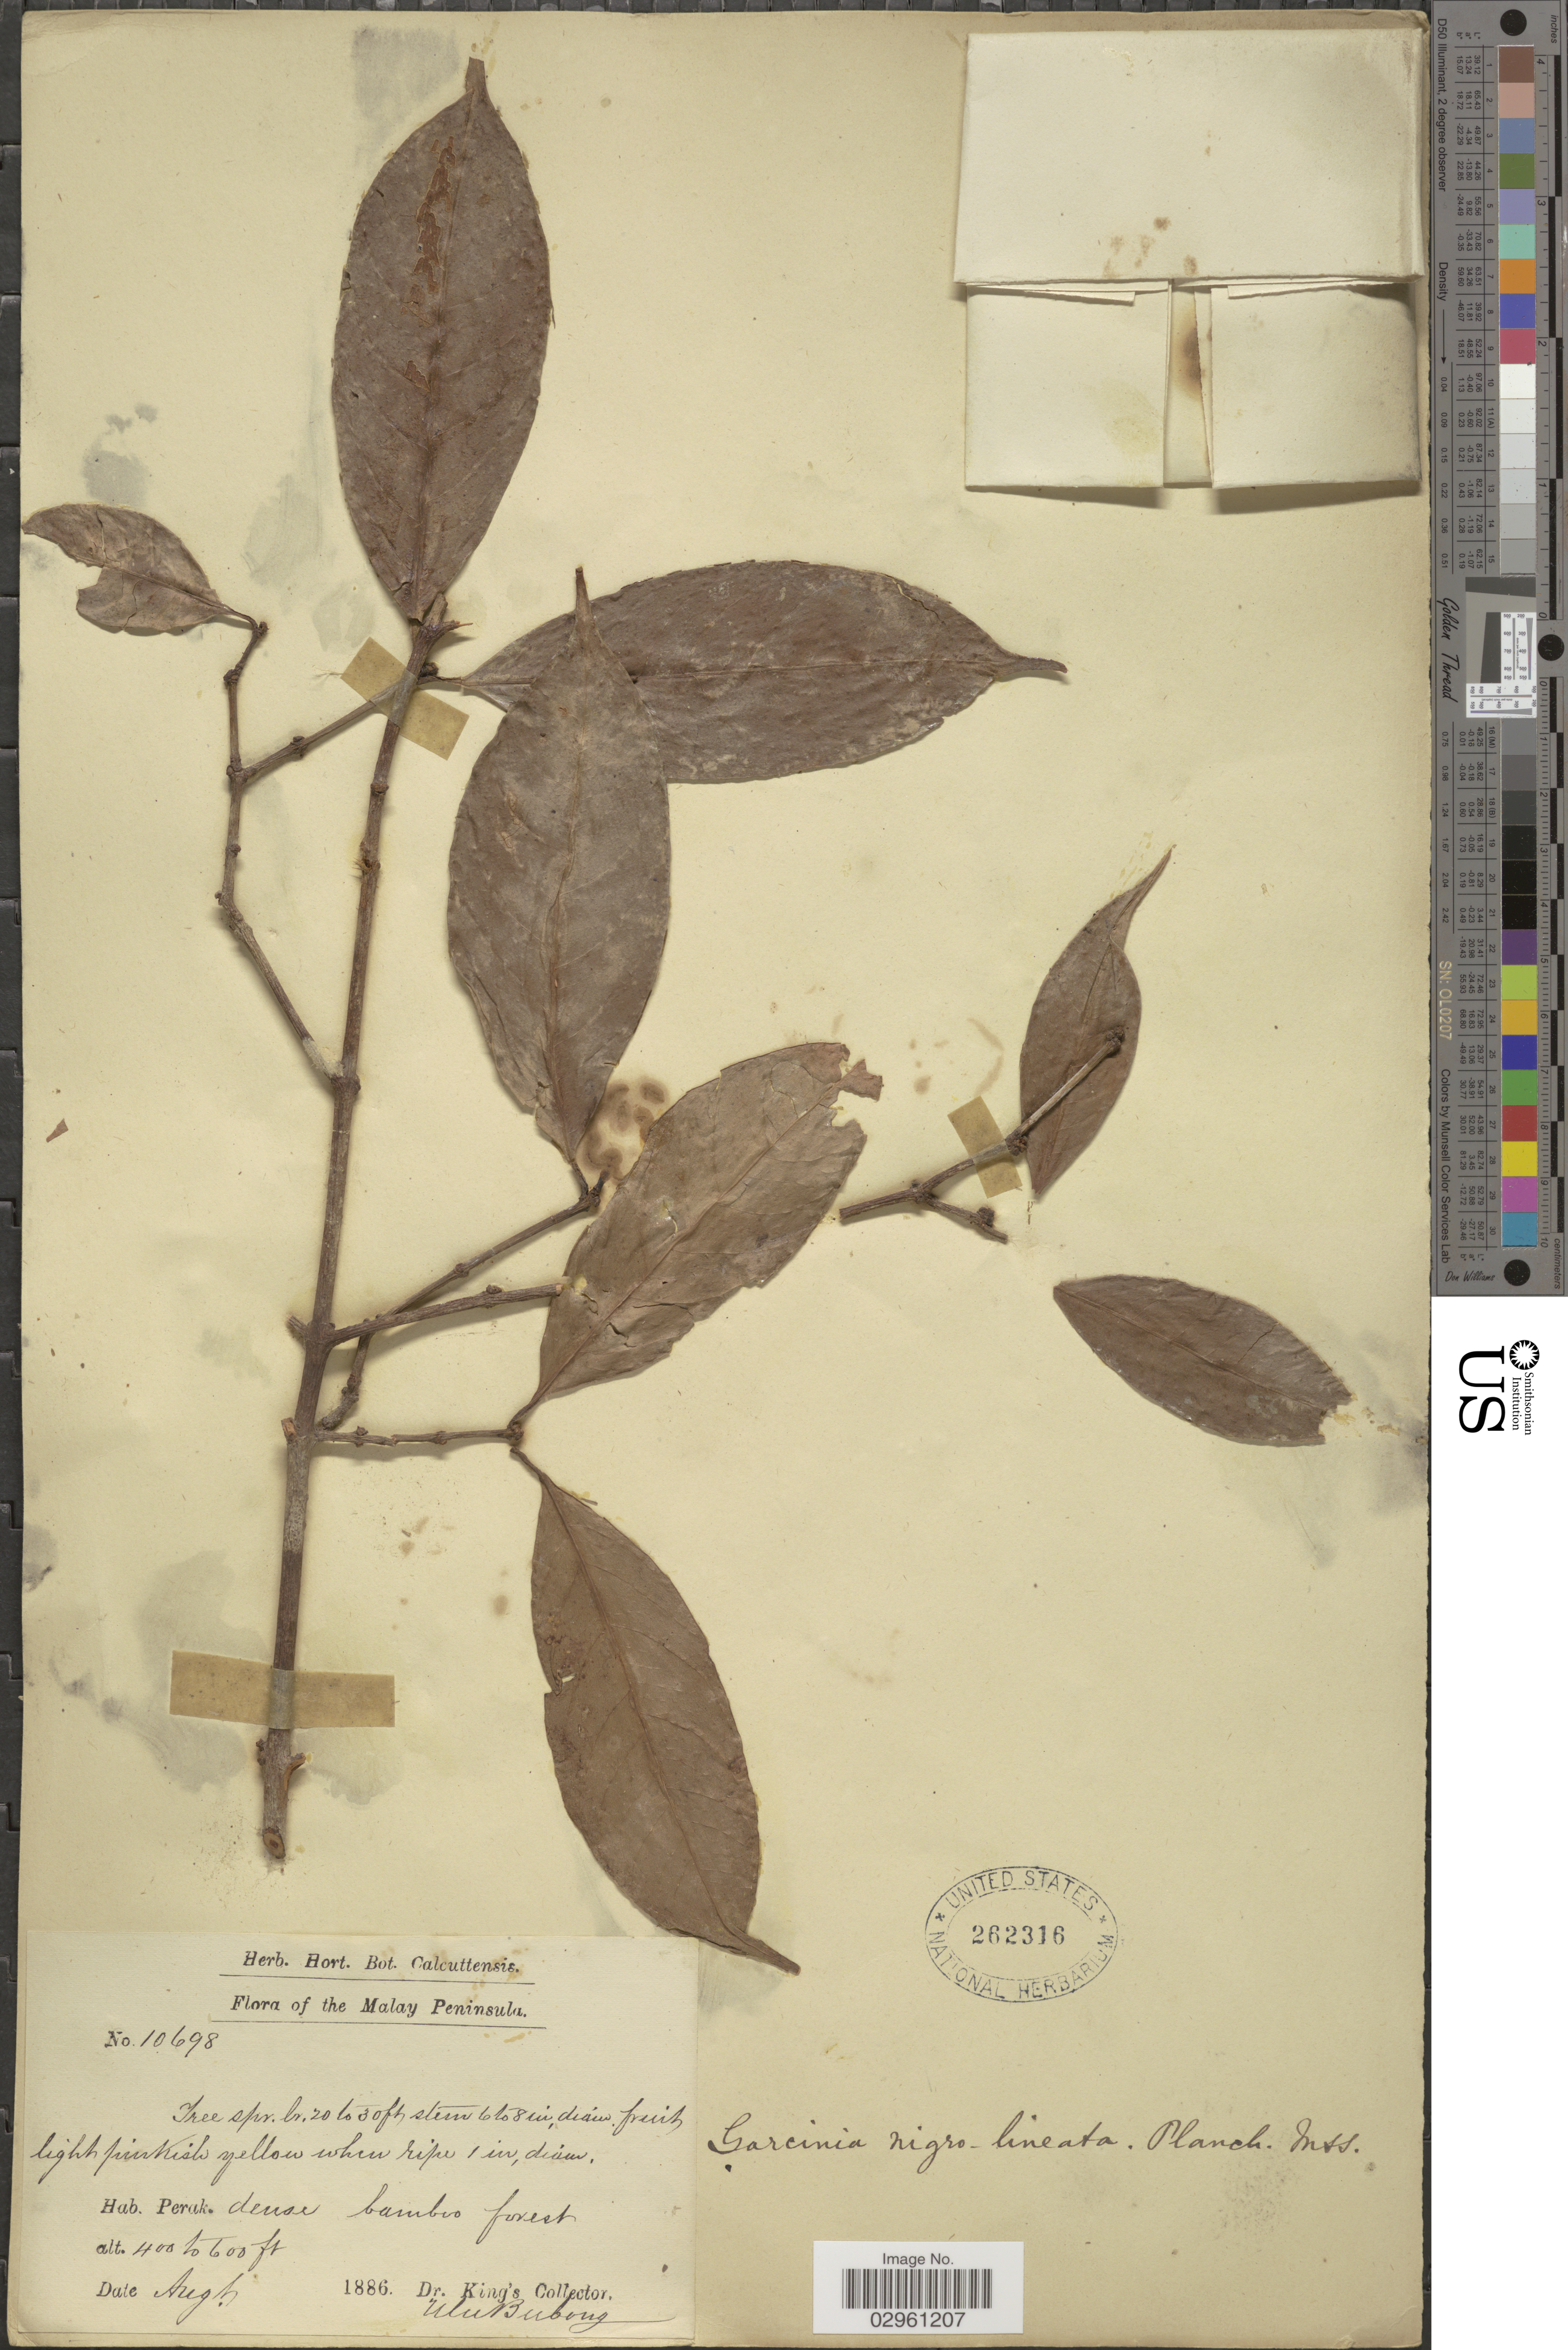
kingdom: Plantae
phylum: Tracheophyta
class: Magnoliopsida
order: Malpighiales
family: Clusiaceae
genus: Garcinia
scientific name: Garcinia nigrolineata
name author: Planch. ex T. Anderson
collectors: Dr. King's collector & U. Buboug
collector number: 10698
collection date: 1886-08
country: Malaysia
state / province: Perak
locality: Malay Peninsula, dense bamboo forest.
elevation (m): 400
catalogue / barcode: US 262316